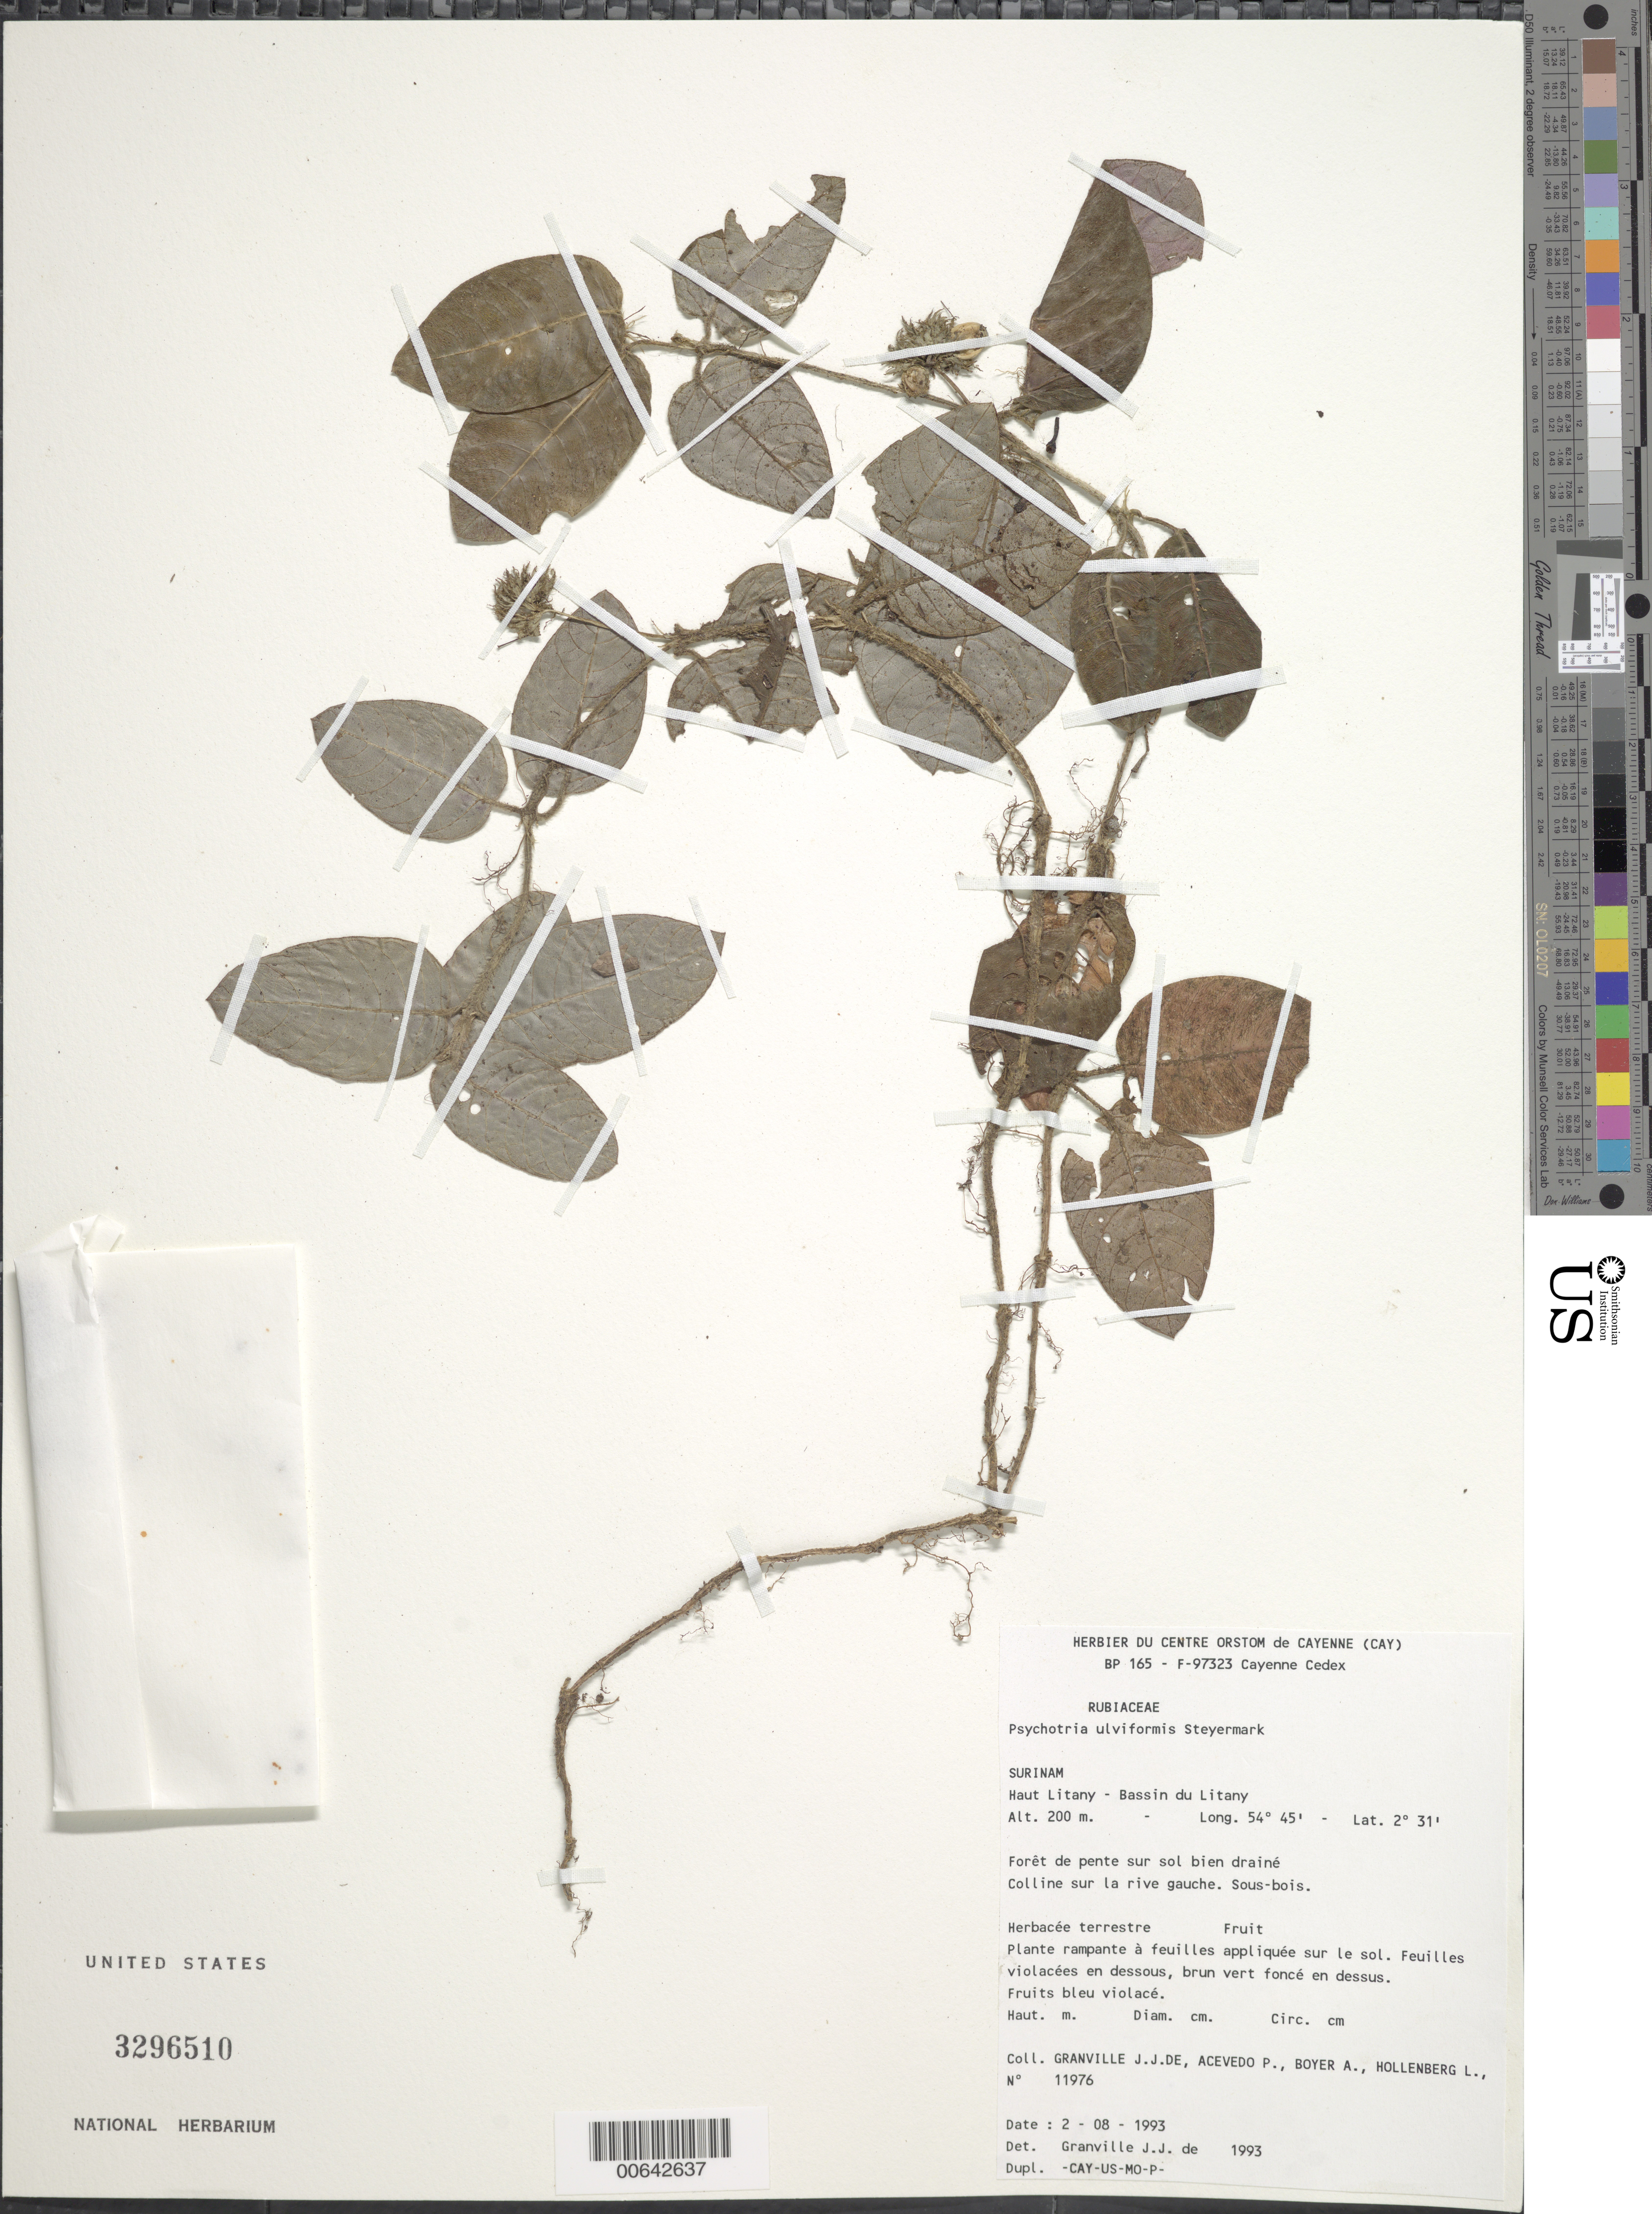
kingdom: Plantae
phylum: Tracheophyta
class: Magnoliopsida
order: Gentianales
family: Rubiaceae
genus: Palicourea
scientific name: Palicourea alba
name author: (Aubl.) Delprete & J.H. Kirkbr.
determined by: Kirkbride, J. H., Jr.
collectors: J.-J. de Granville, P. Acevedo-Rodr., A. Boyer & L. Hollenberg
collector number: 11976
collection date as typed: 2-Aug-93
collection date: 1993-08-02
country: Suriname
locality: Haut Litany, Bassin du Litany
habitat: Forêt de pente sur sol bien draine, colline sur la rive gauche. Sous bois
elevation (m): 200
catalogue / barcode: US 3296510